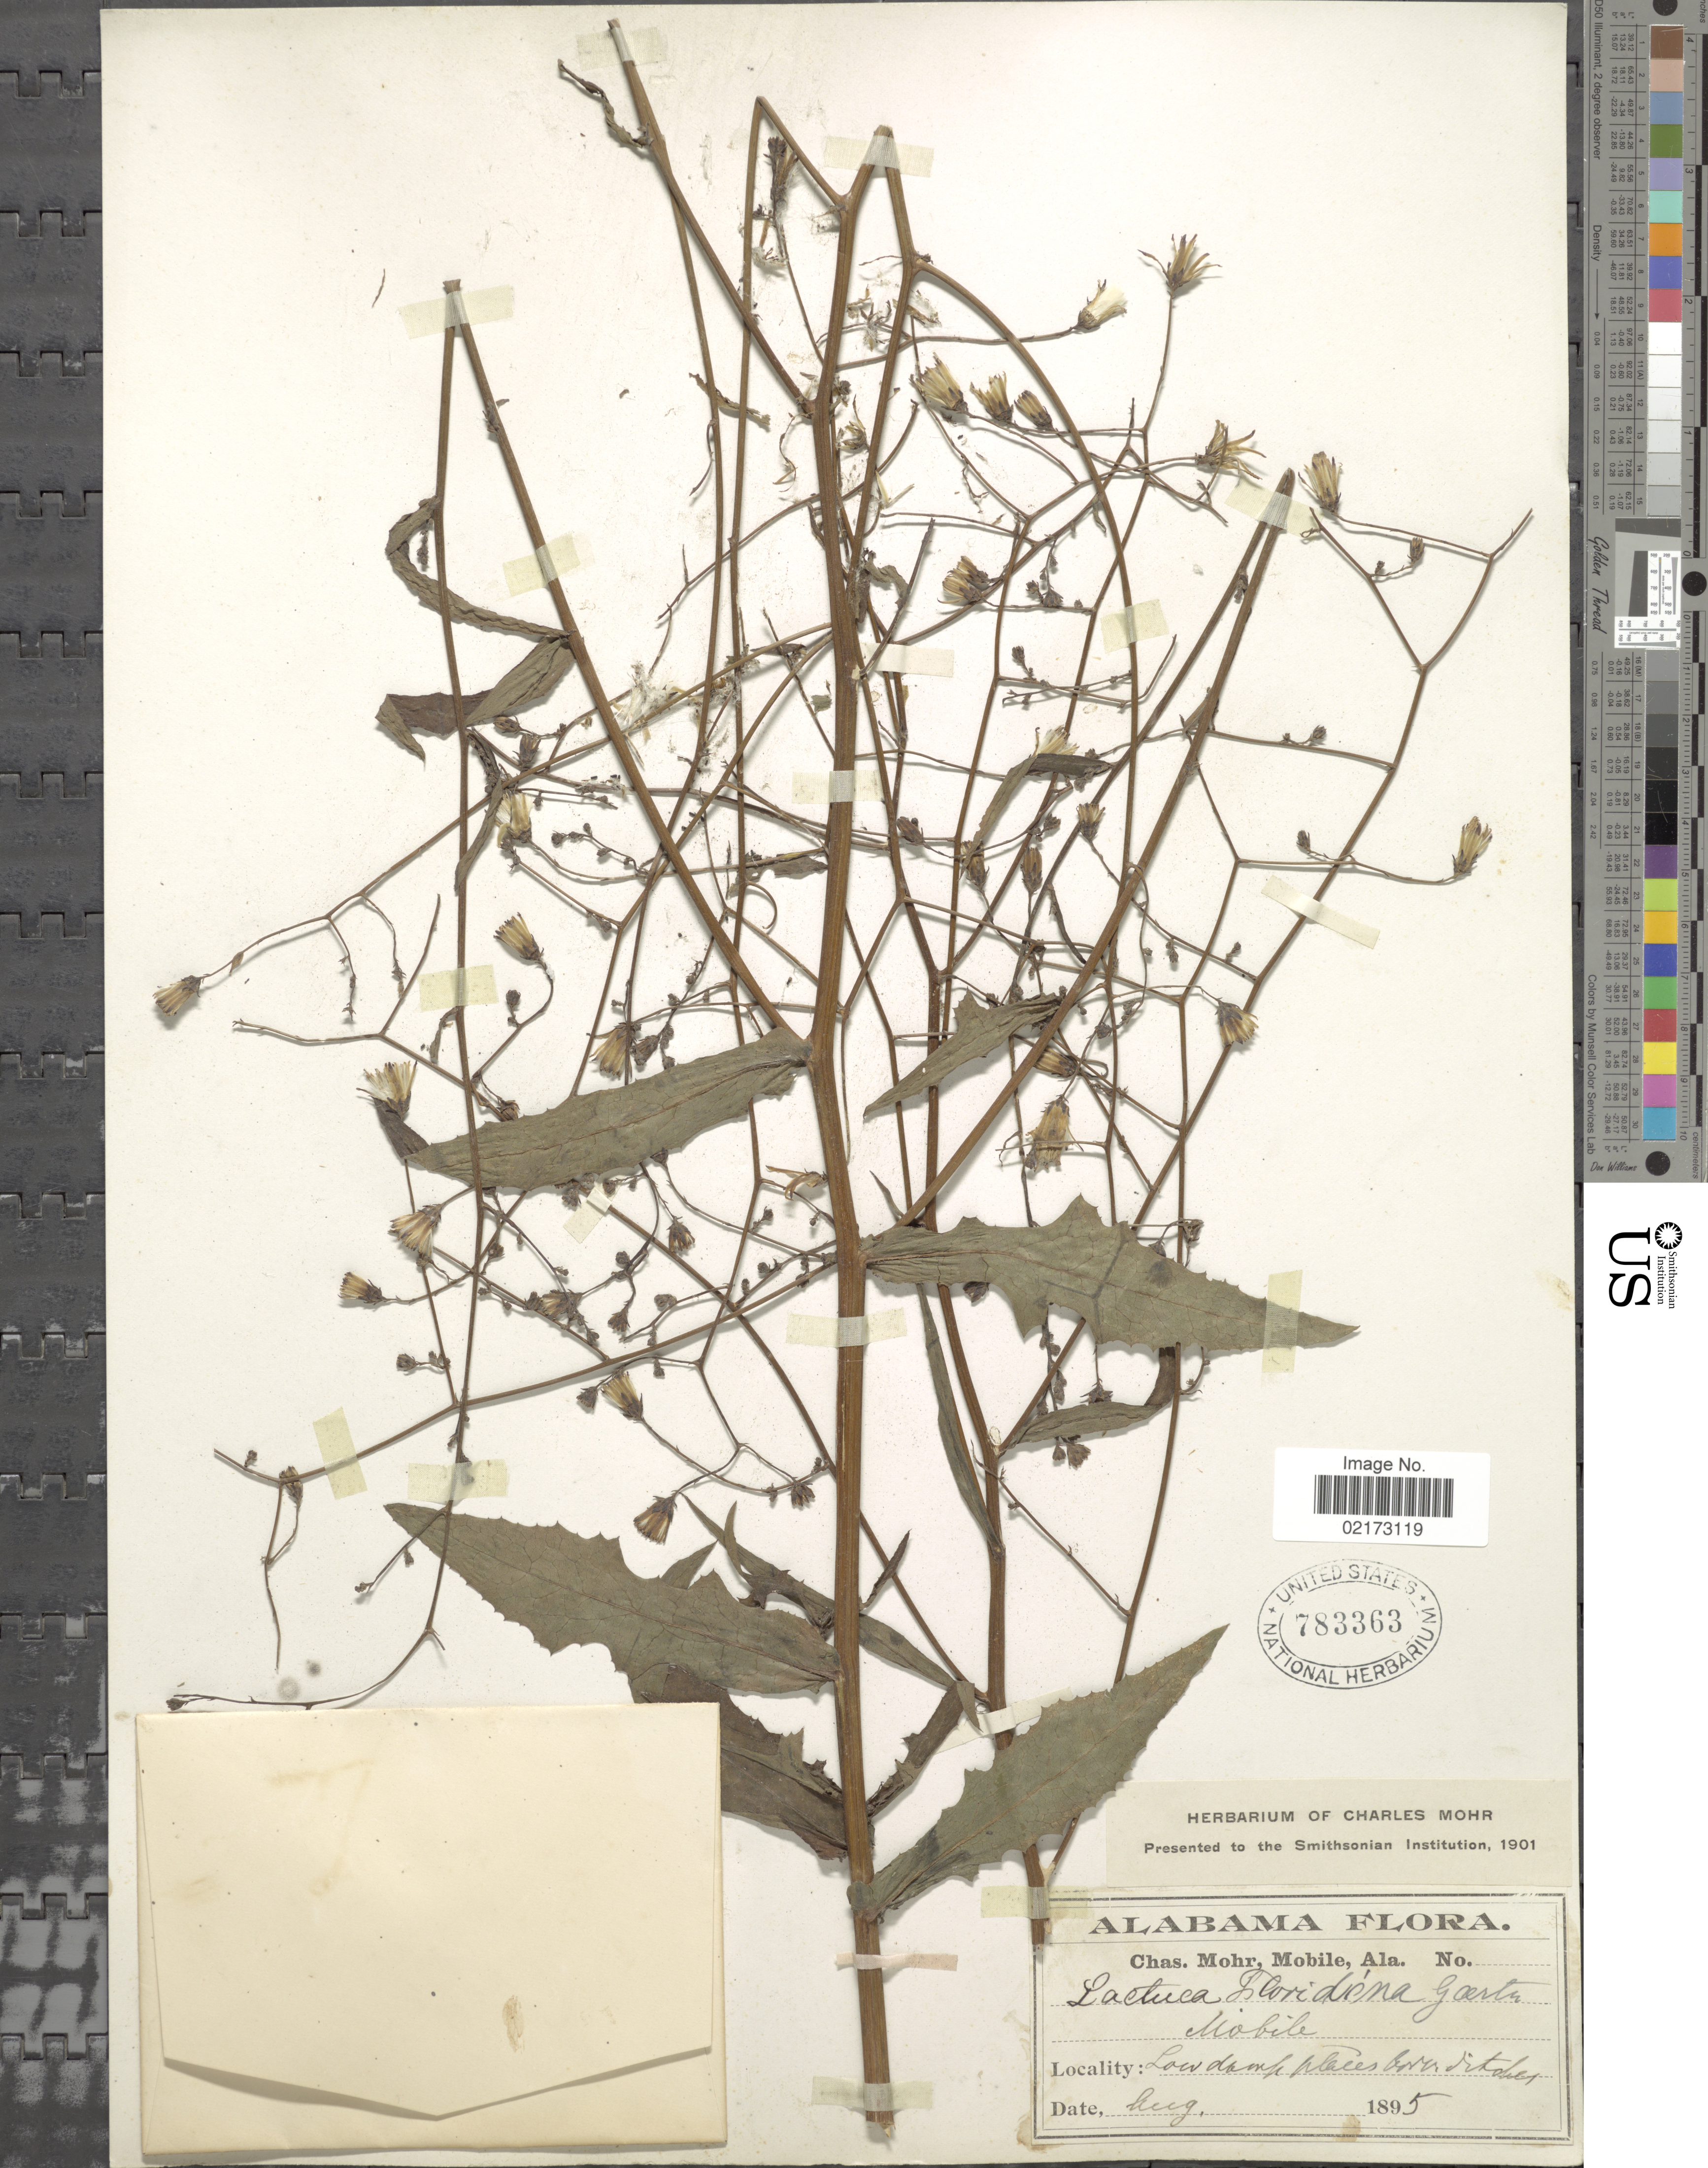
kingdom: Plantae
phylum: Tracheophyta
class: Magnoliopsida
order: Asterales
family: Asteraceae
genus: Lactuca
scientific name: Lactuca floridana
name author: (L.) Gaertn.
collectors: Mohr, C. T. (herbarium)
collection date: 1895-08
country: United States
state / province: Alabama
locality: Mobile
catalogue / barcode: US 783363